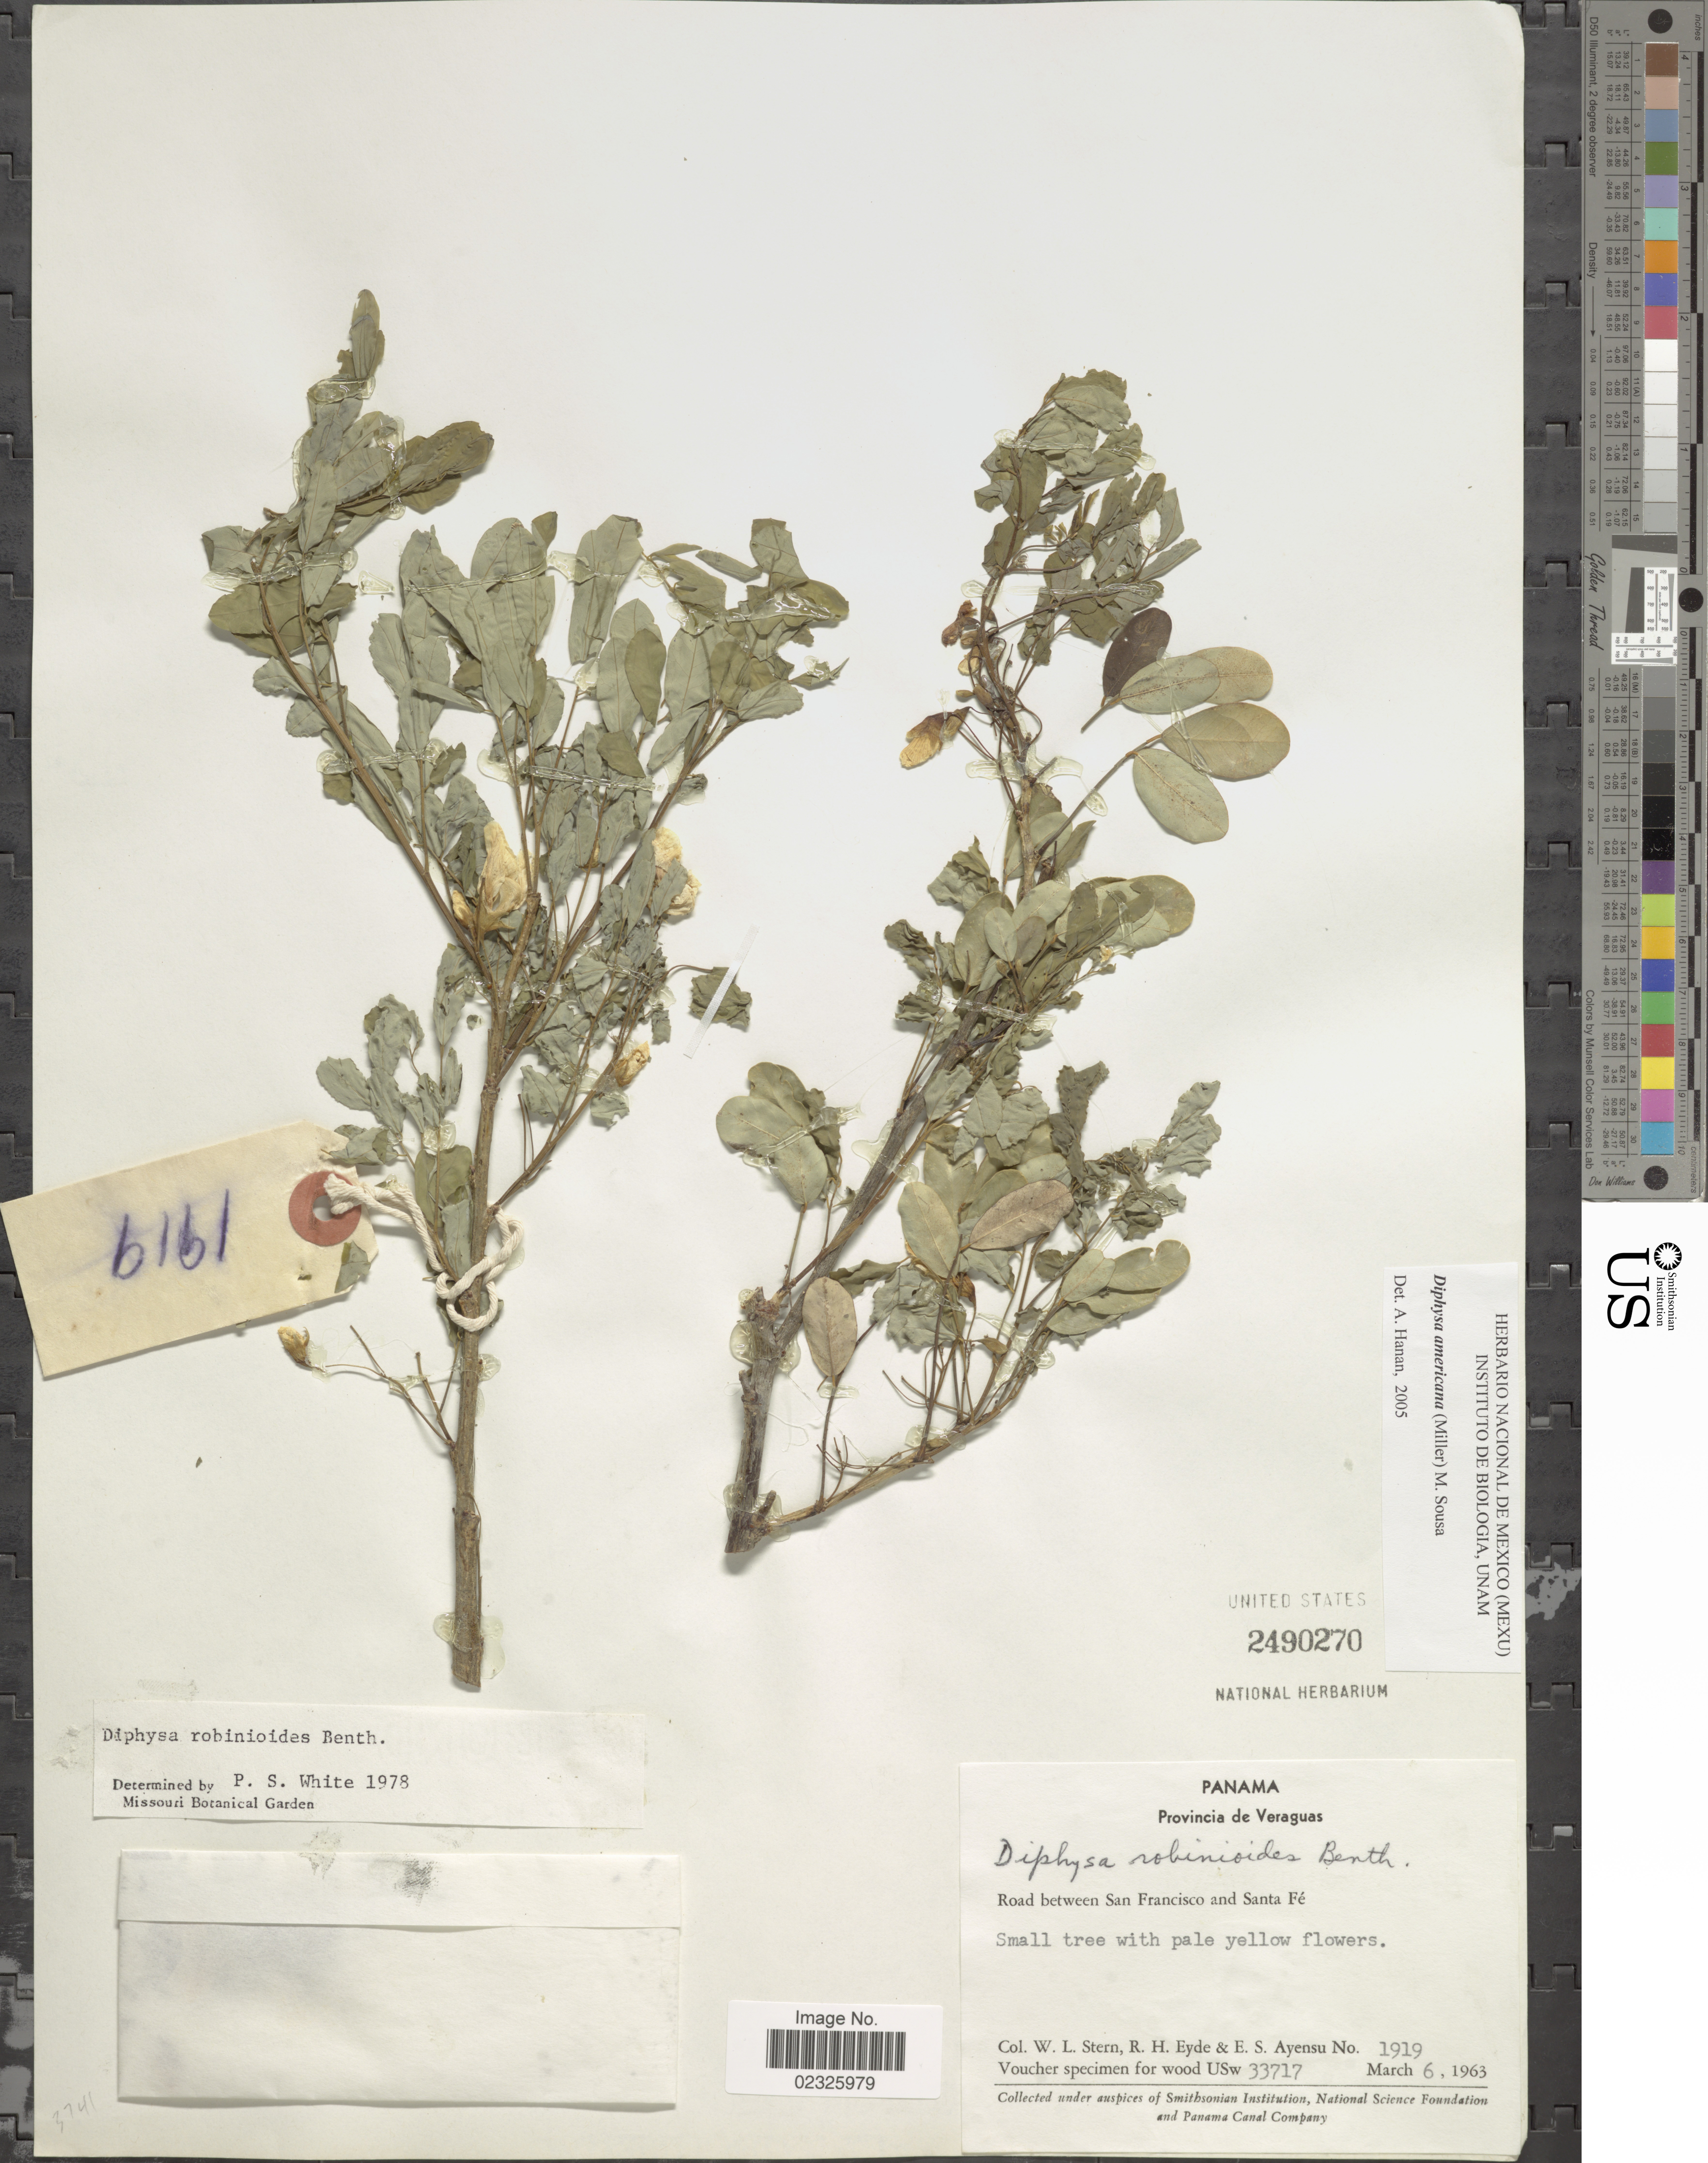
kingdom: Plantae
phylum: Tracheophyta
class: Magnoliopsida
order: Fabales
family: Fabaceae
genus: Diphysa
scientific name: Diphysa americana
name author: (Mill.) M. Sousa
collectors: W. L. Stern, R. H. Eyde & E. S. Ayensu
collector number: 1919/3317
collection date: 1963-03-06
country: Panama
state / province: Veraguas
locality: Road between San Francisco and Santa Fé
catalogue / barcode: US 2490270